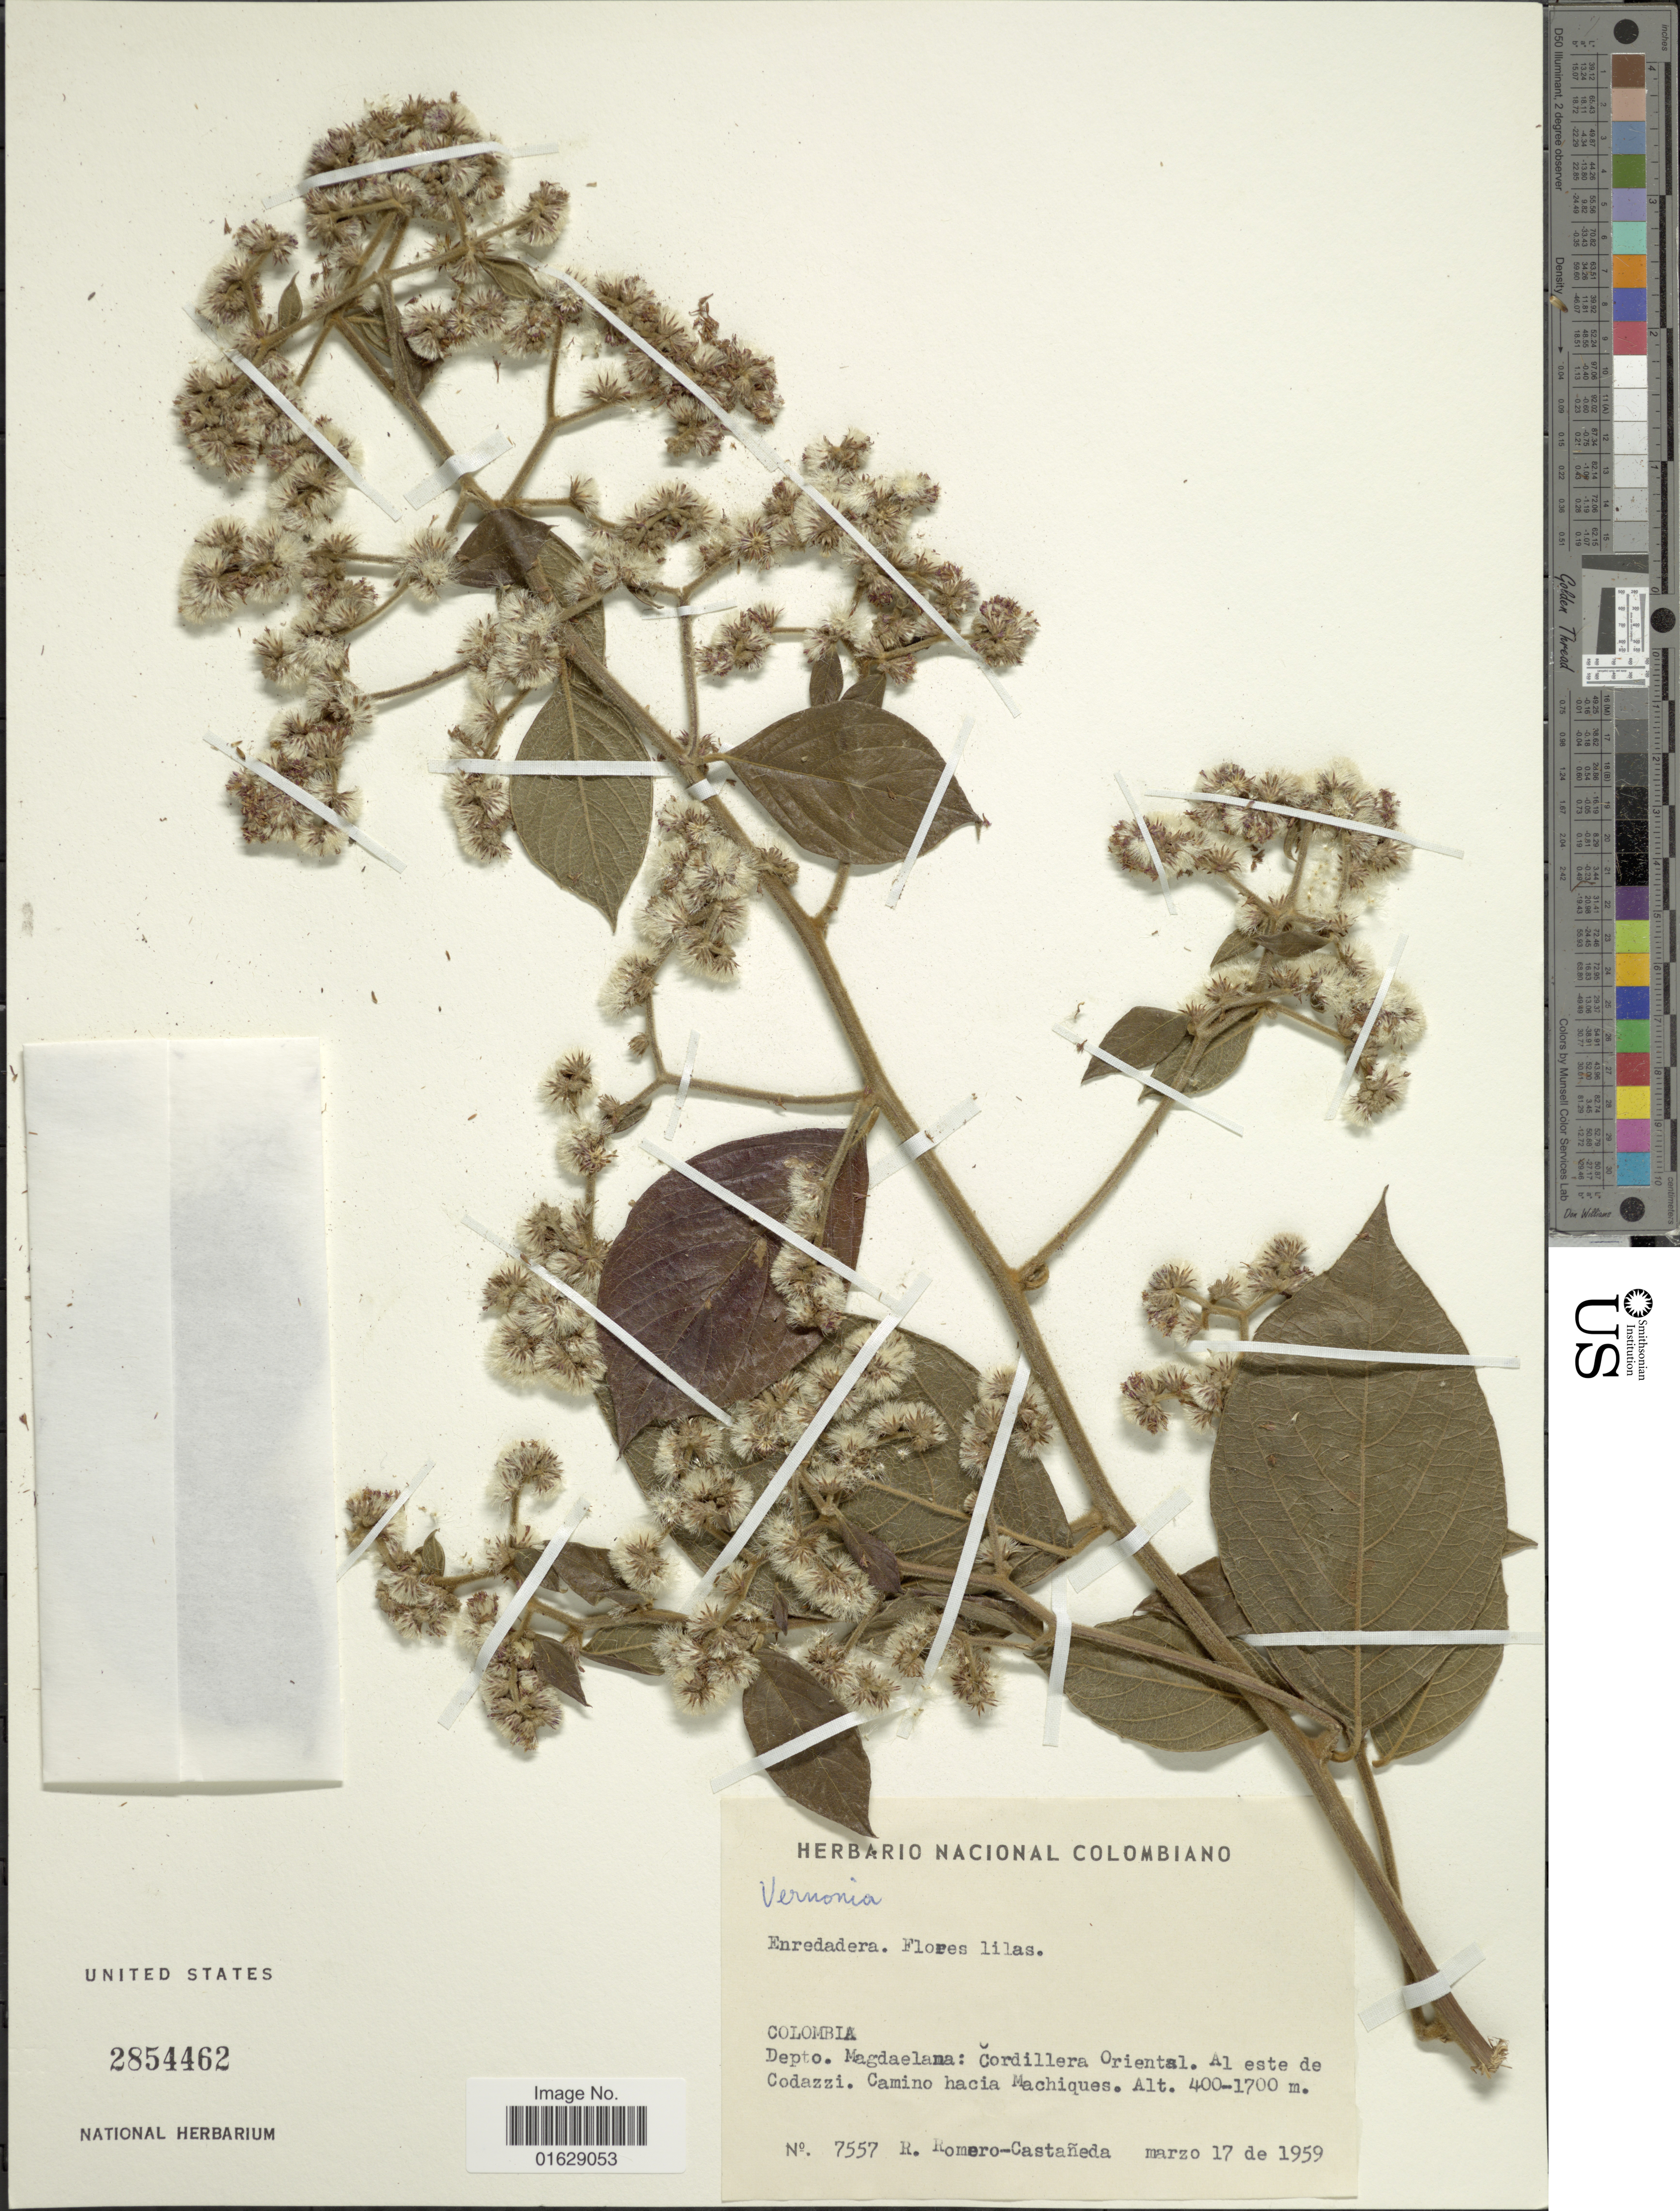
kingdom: Plantae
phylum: Tracheophyta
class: Magnoliopsida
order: Asterales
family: Asteraceae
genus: Lepidaploa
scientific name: Lepidaploa lehmannii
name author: (Hieron.) H. Rob.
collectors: R. Romero Castañeda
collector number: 7557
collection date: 1959-03-17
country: Colombia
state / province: Magdalena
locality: Depto. Magdalena: Cordillera Oriental. Al este de Codazzi. Camino hacia Machiques.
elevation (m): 400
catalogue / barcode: US 2854462